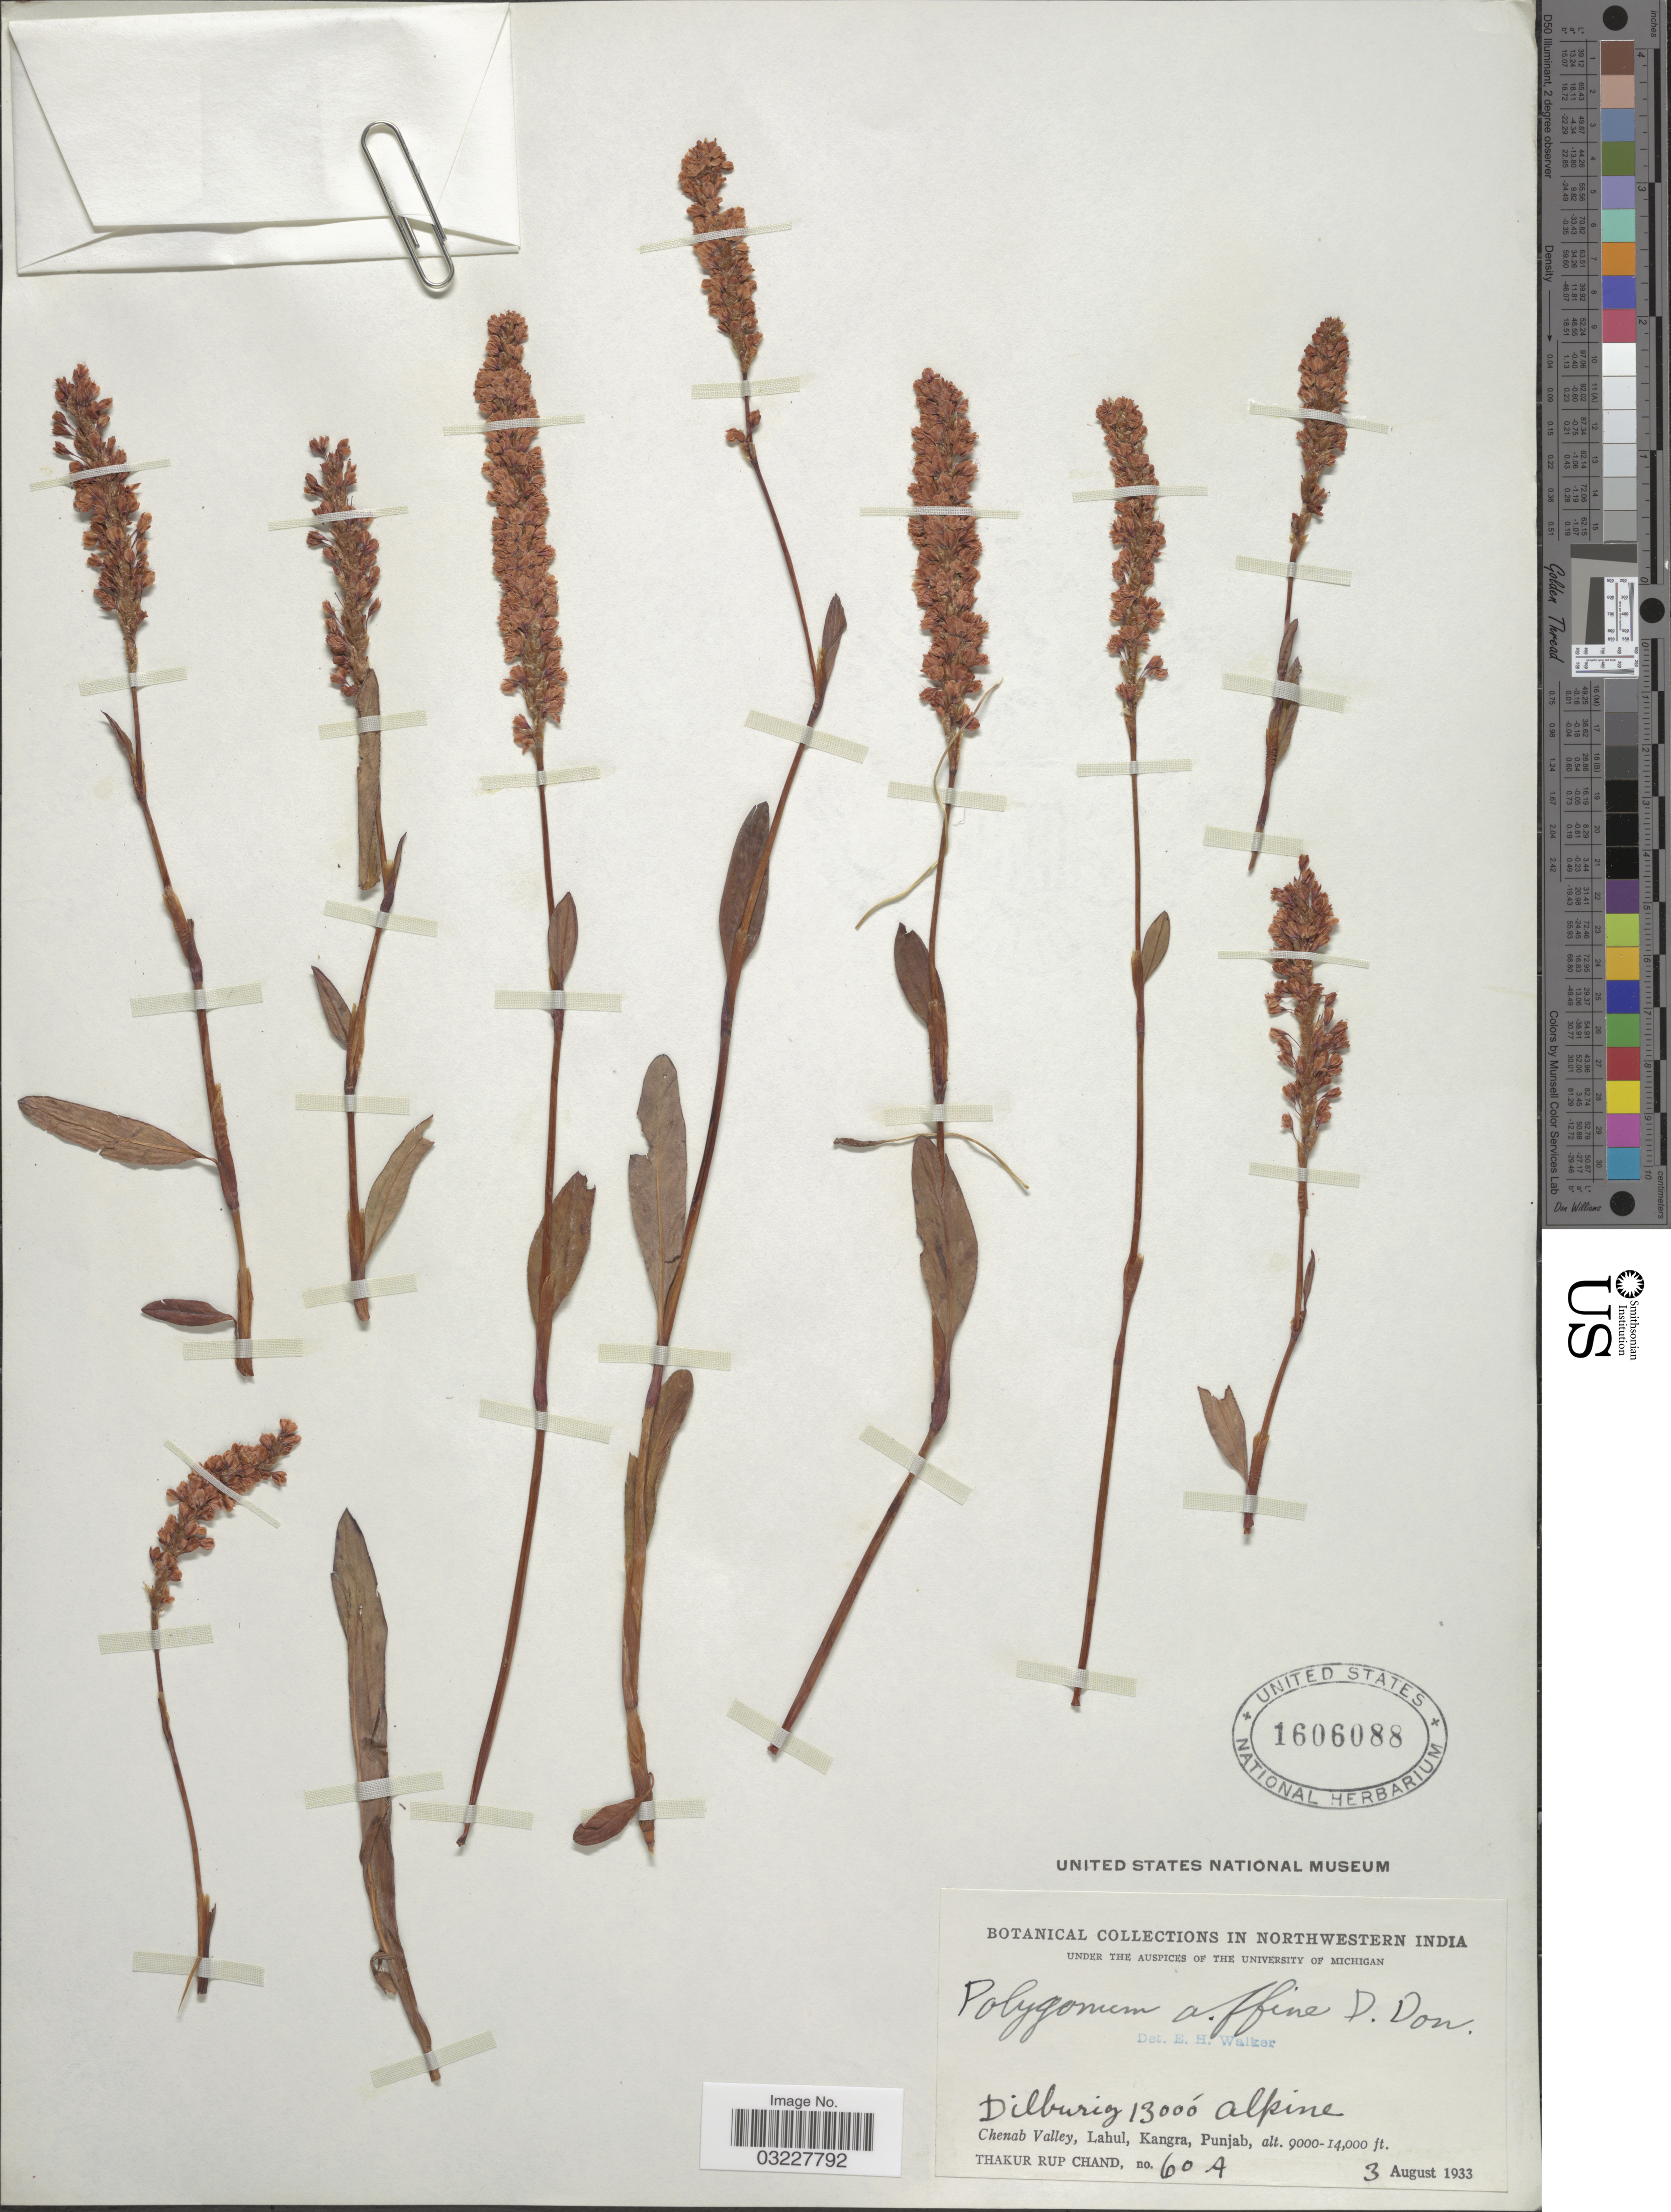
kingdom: Plantae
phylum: Tracheophyta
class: Magnoliopsida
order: Caryophyllales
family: Polygonaceae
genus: Polygonum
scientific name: Polygonum affine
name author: D. Don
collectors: T. R. Chand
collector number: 60A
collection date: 1933-08-03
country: India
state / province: Punjab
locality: Northwestern India. Dilburig. Chenab Valley, Lahul, Kangra.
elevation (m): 3962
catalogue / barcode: US 1606088